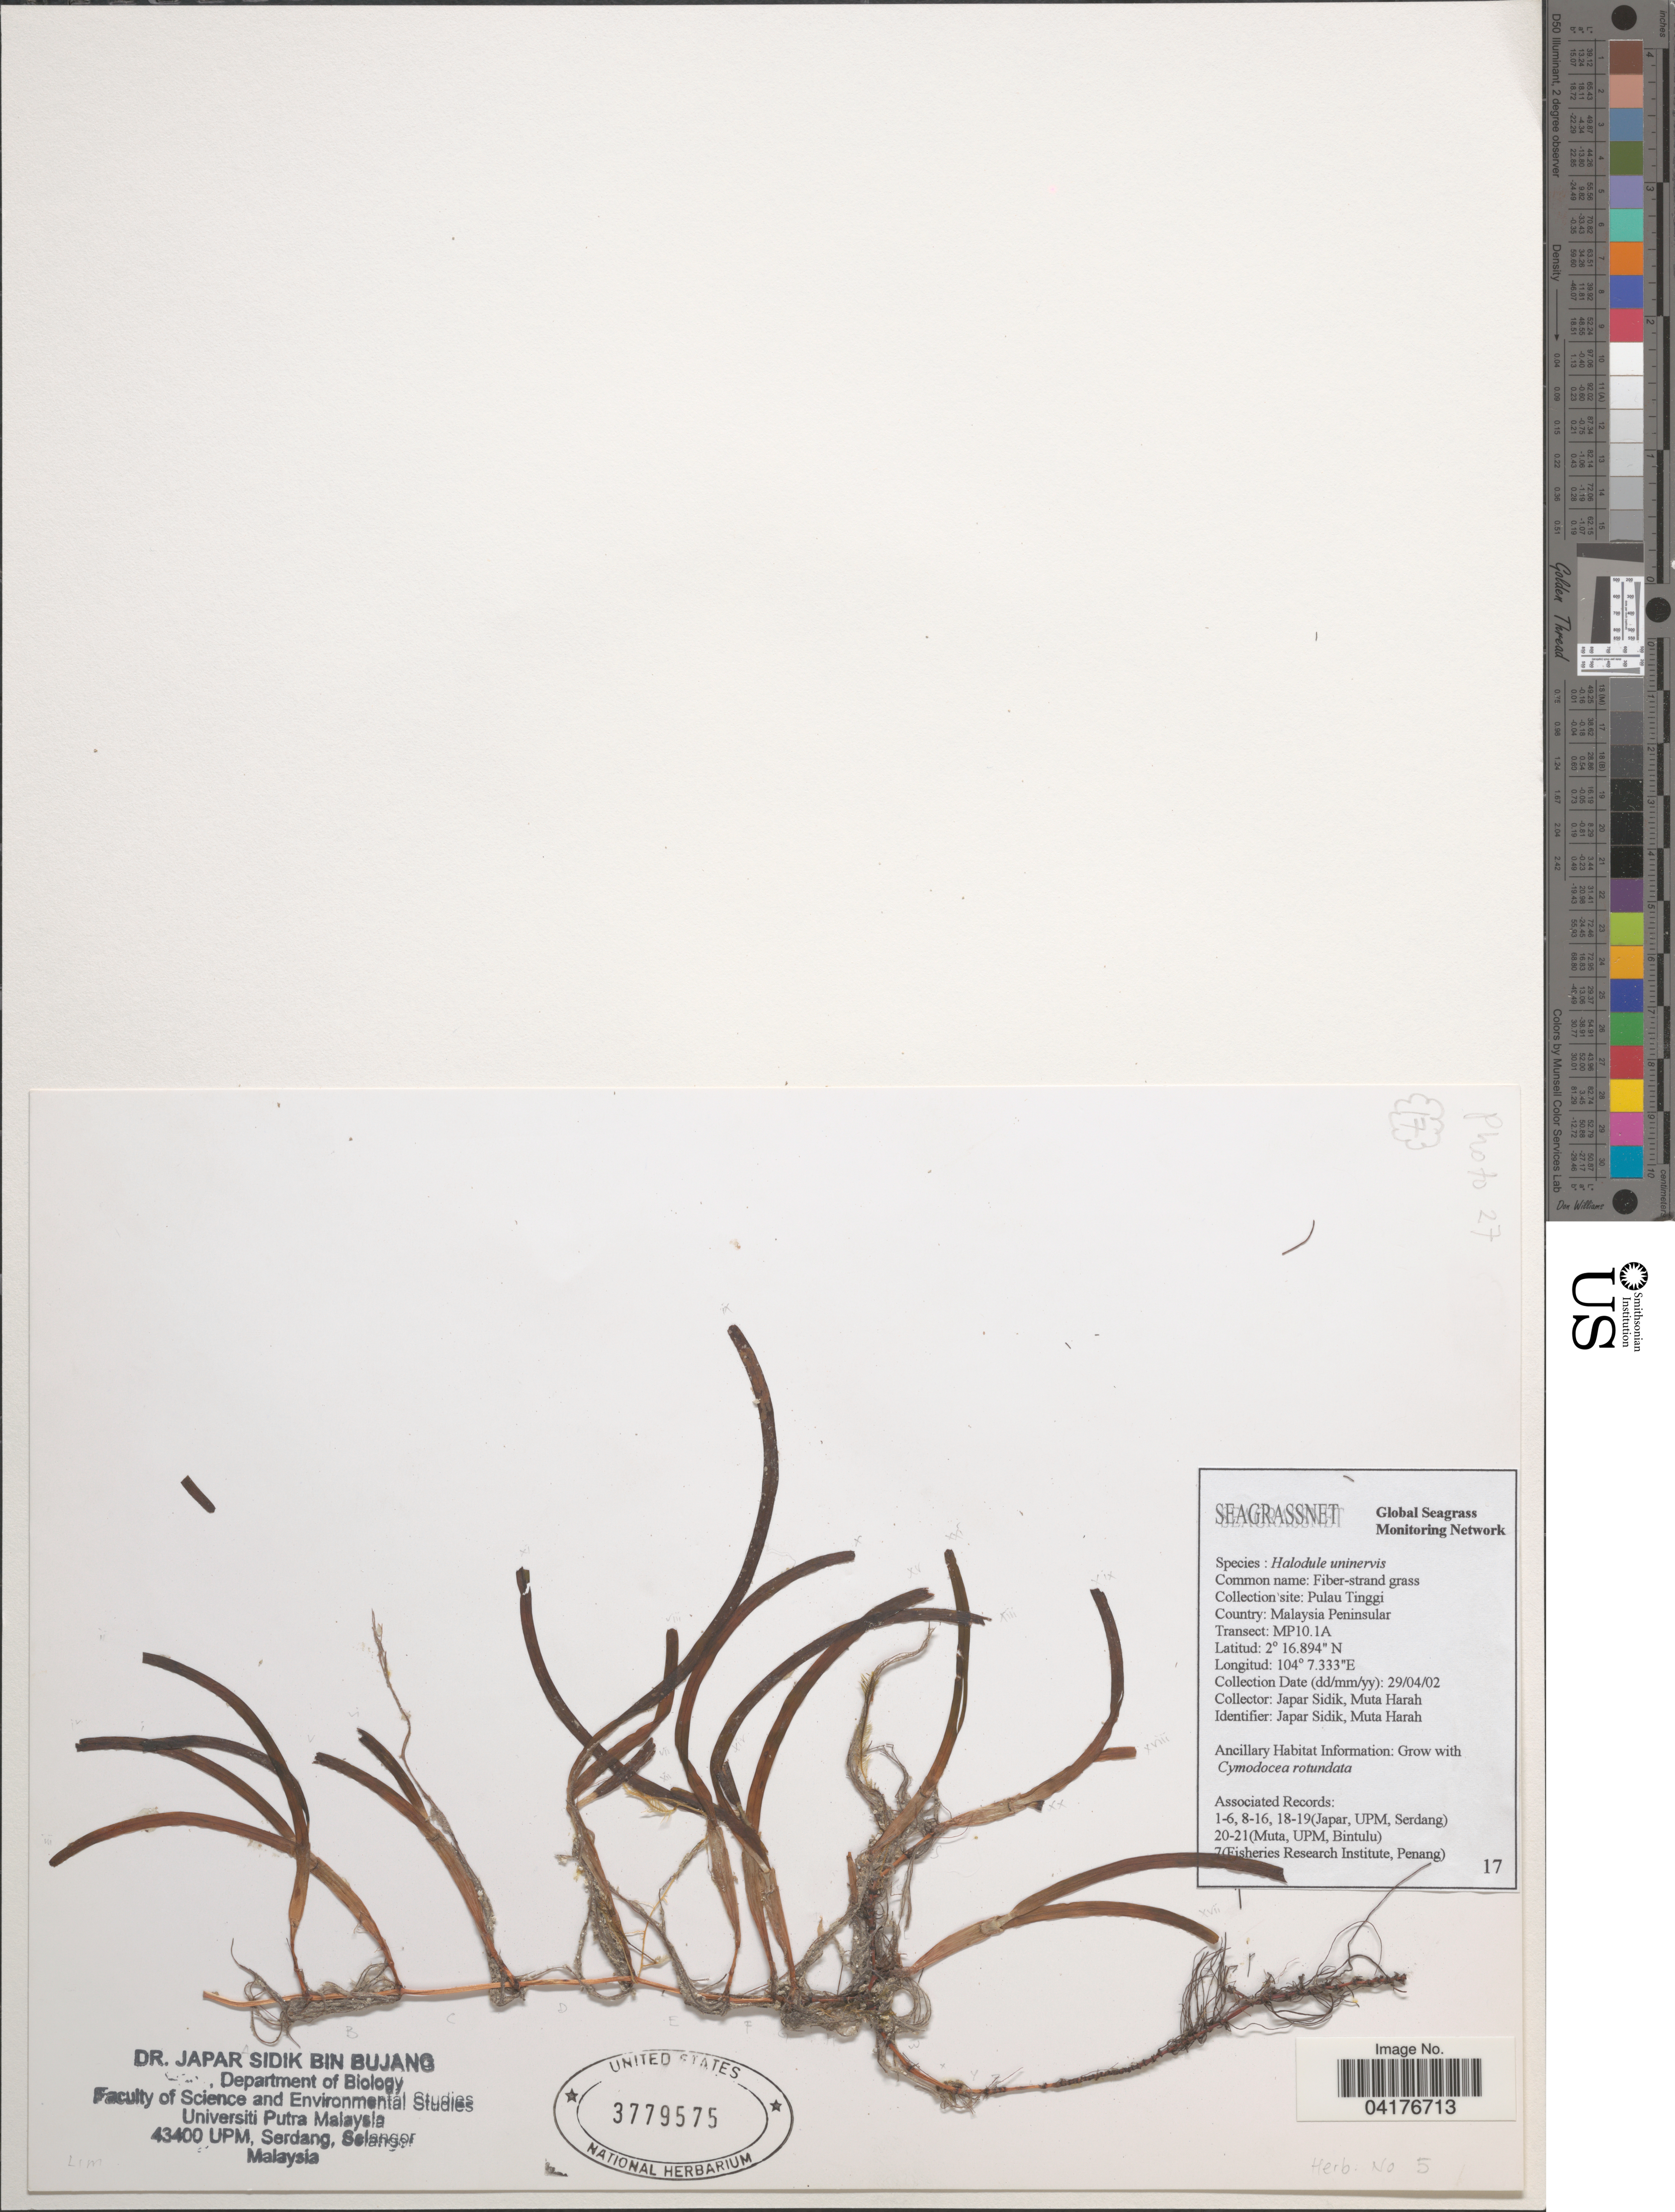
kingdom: Plantae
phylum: Tracheophyta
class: Liliopsida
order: Alismatales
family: Cymodoceaceae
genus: Halodule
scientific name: Halodule uninervis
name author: (Forssk.) Asch.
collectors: J. Sidik & M. Harah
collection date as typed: Transcribed d/m/y: 29/4/2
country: Malaysia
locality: Pulau Tinggi. Malaysia Peninsular. Transect: MP10.1A.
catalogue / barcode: US 3779575